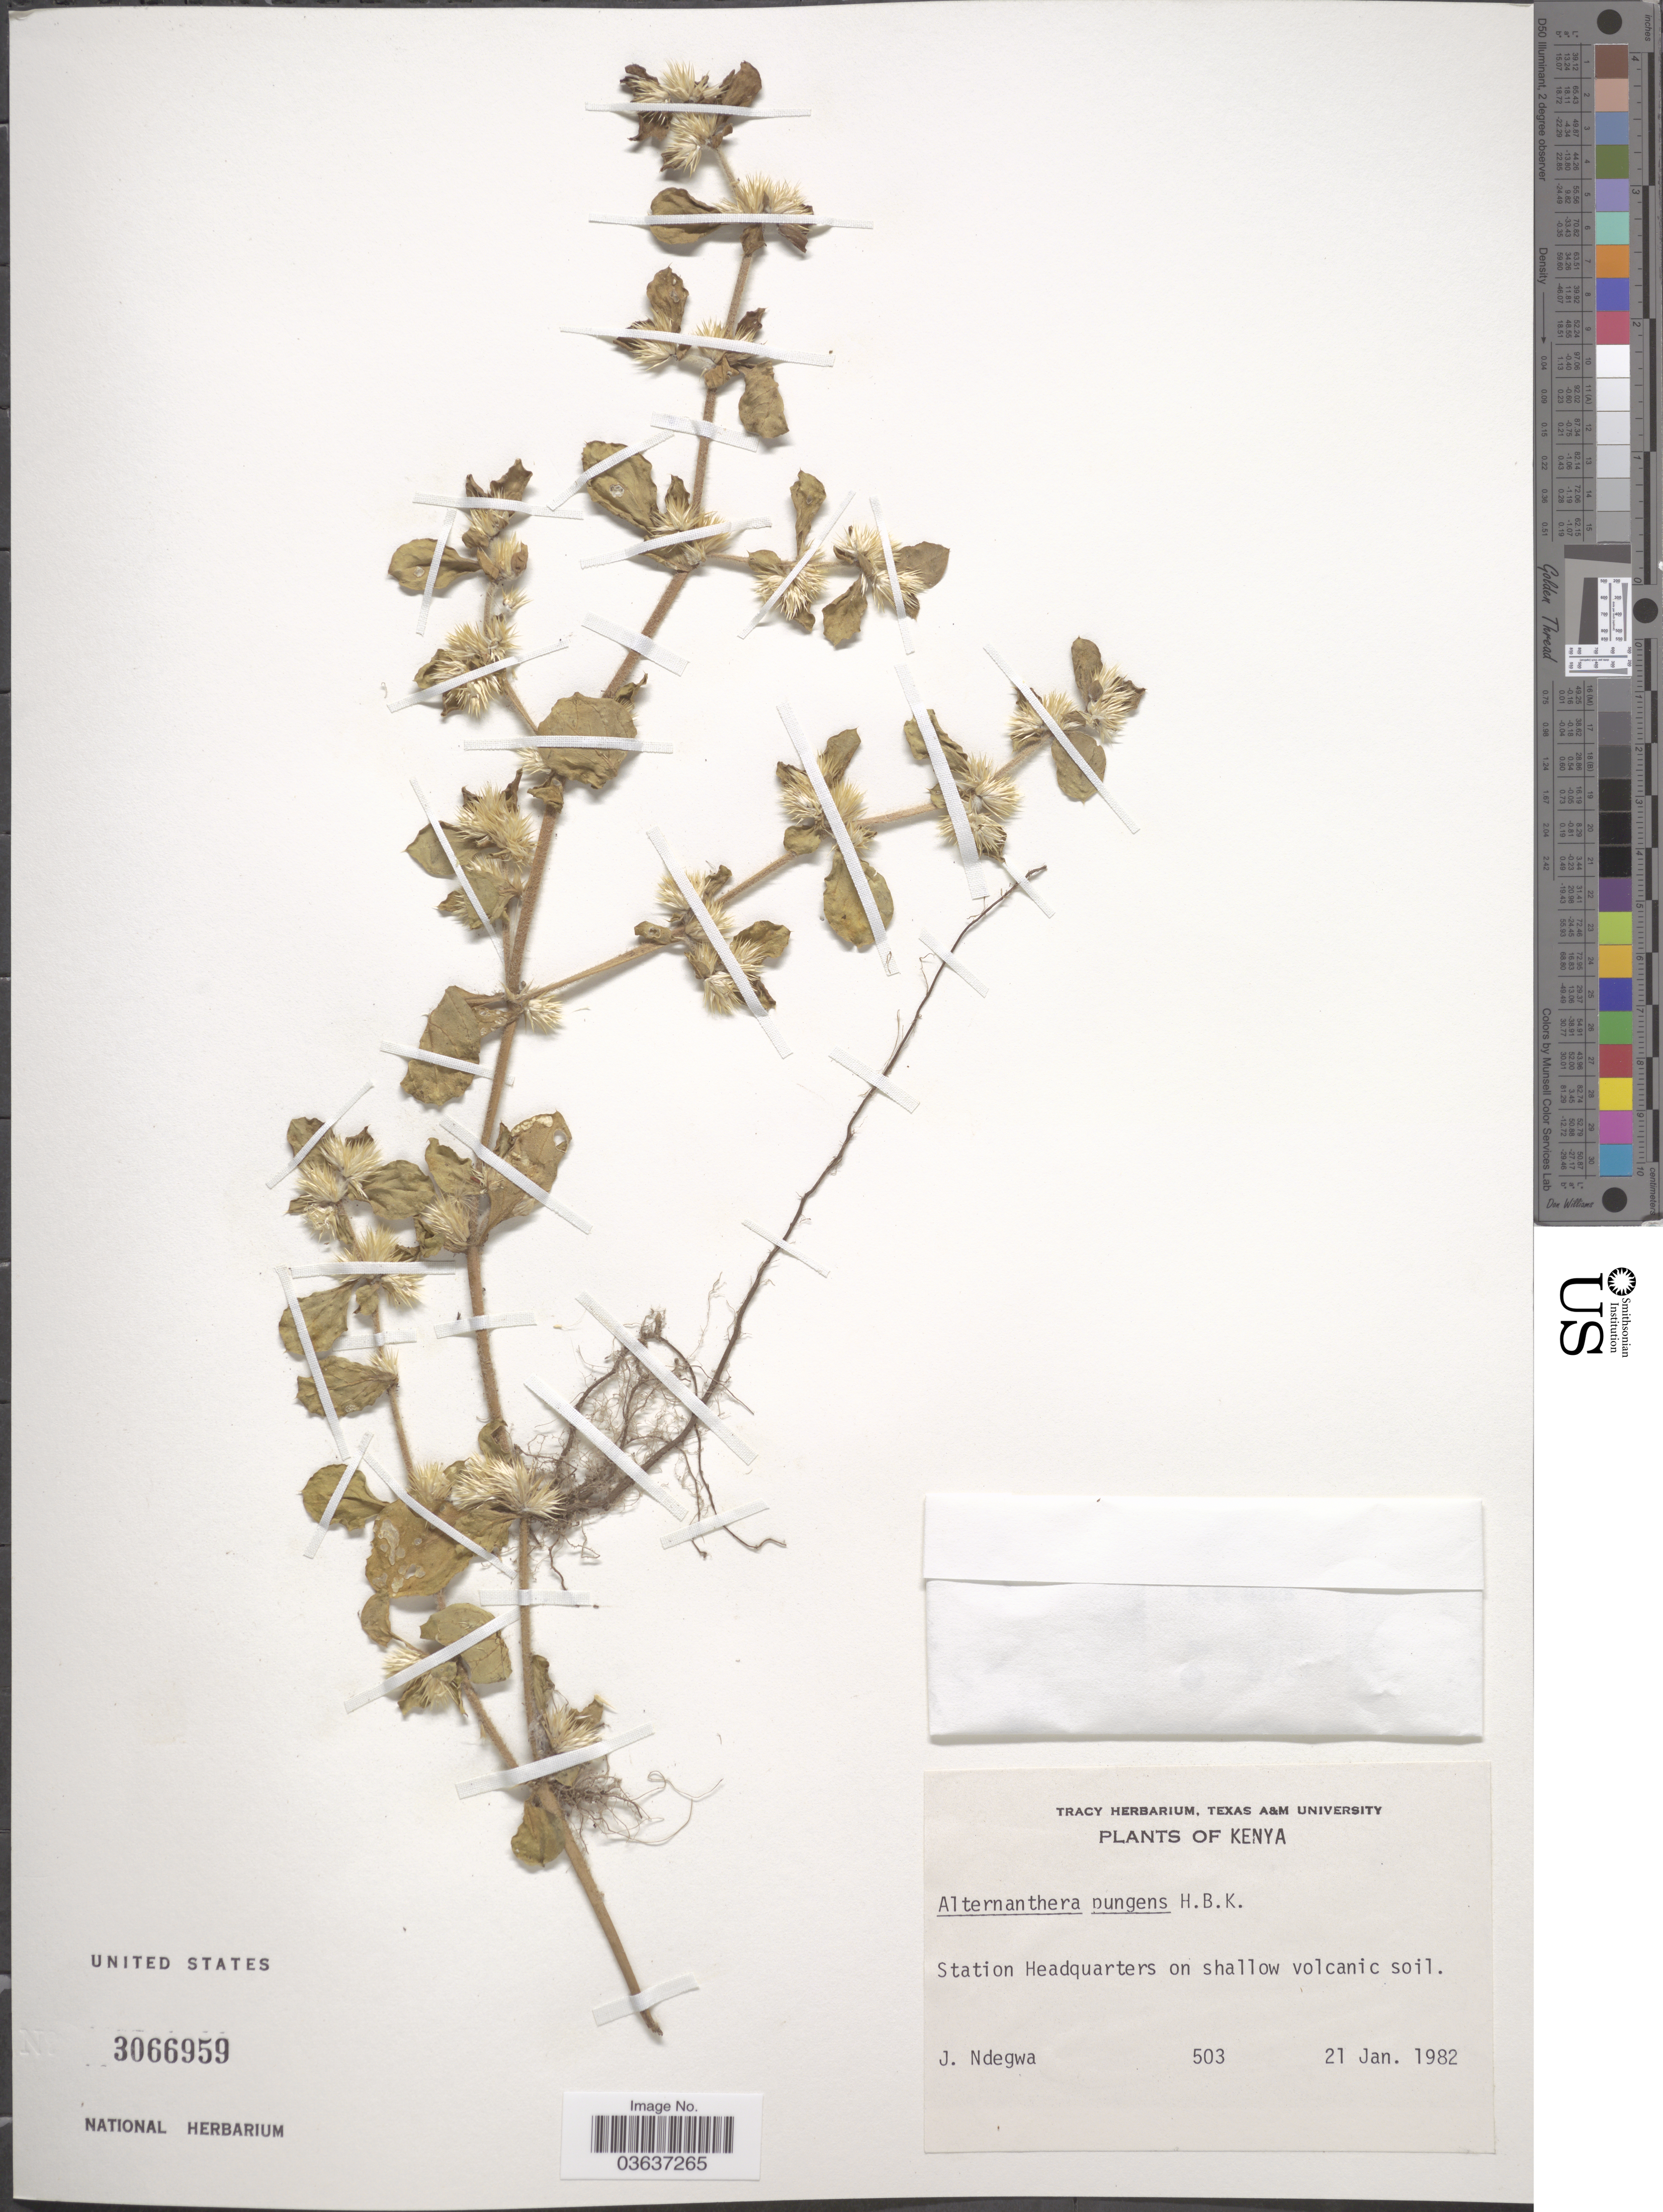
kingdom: Plantae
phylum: Tracheophyta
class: Magnoliopsida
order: Caryophyllales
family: Amaranthaceae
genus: Alternanthera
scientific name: Alternanthera pungens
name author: Kunth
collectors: J. Ndegwa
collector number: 503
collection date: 1982-01-21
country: Kenya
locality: Station Headquarters on shallow volcanic soil.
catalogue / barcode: US 3066959